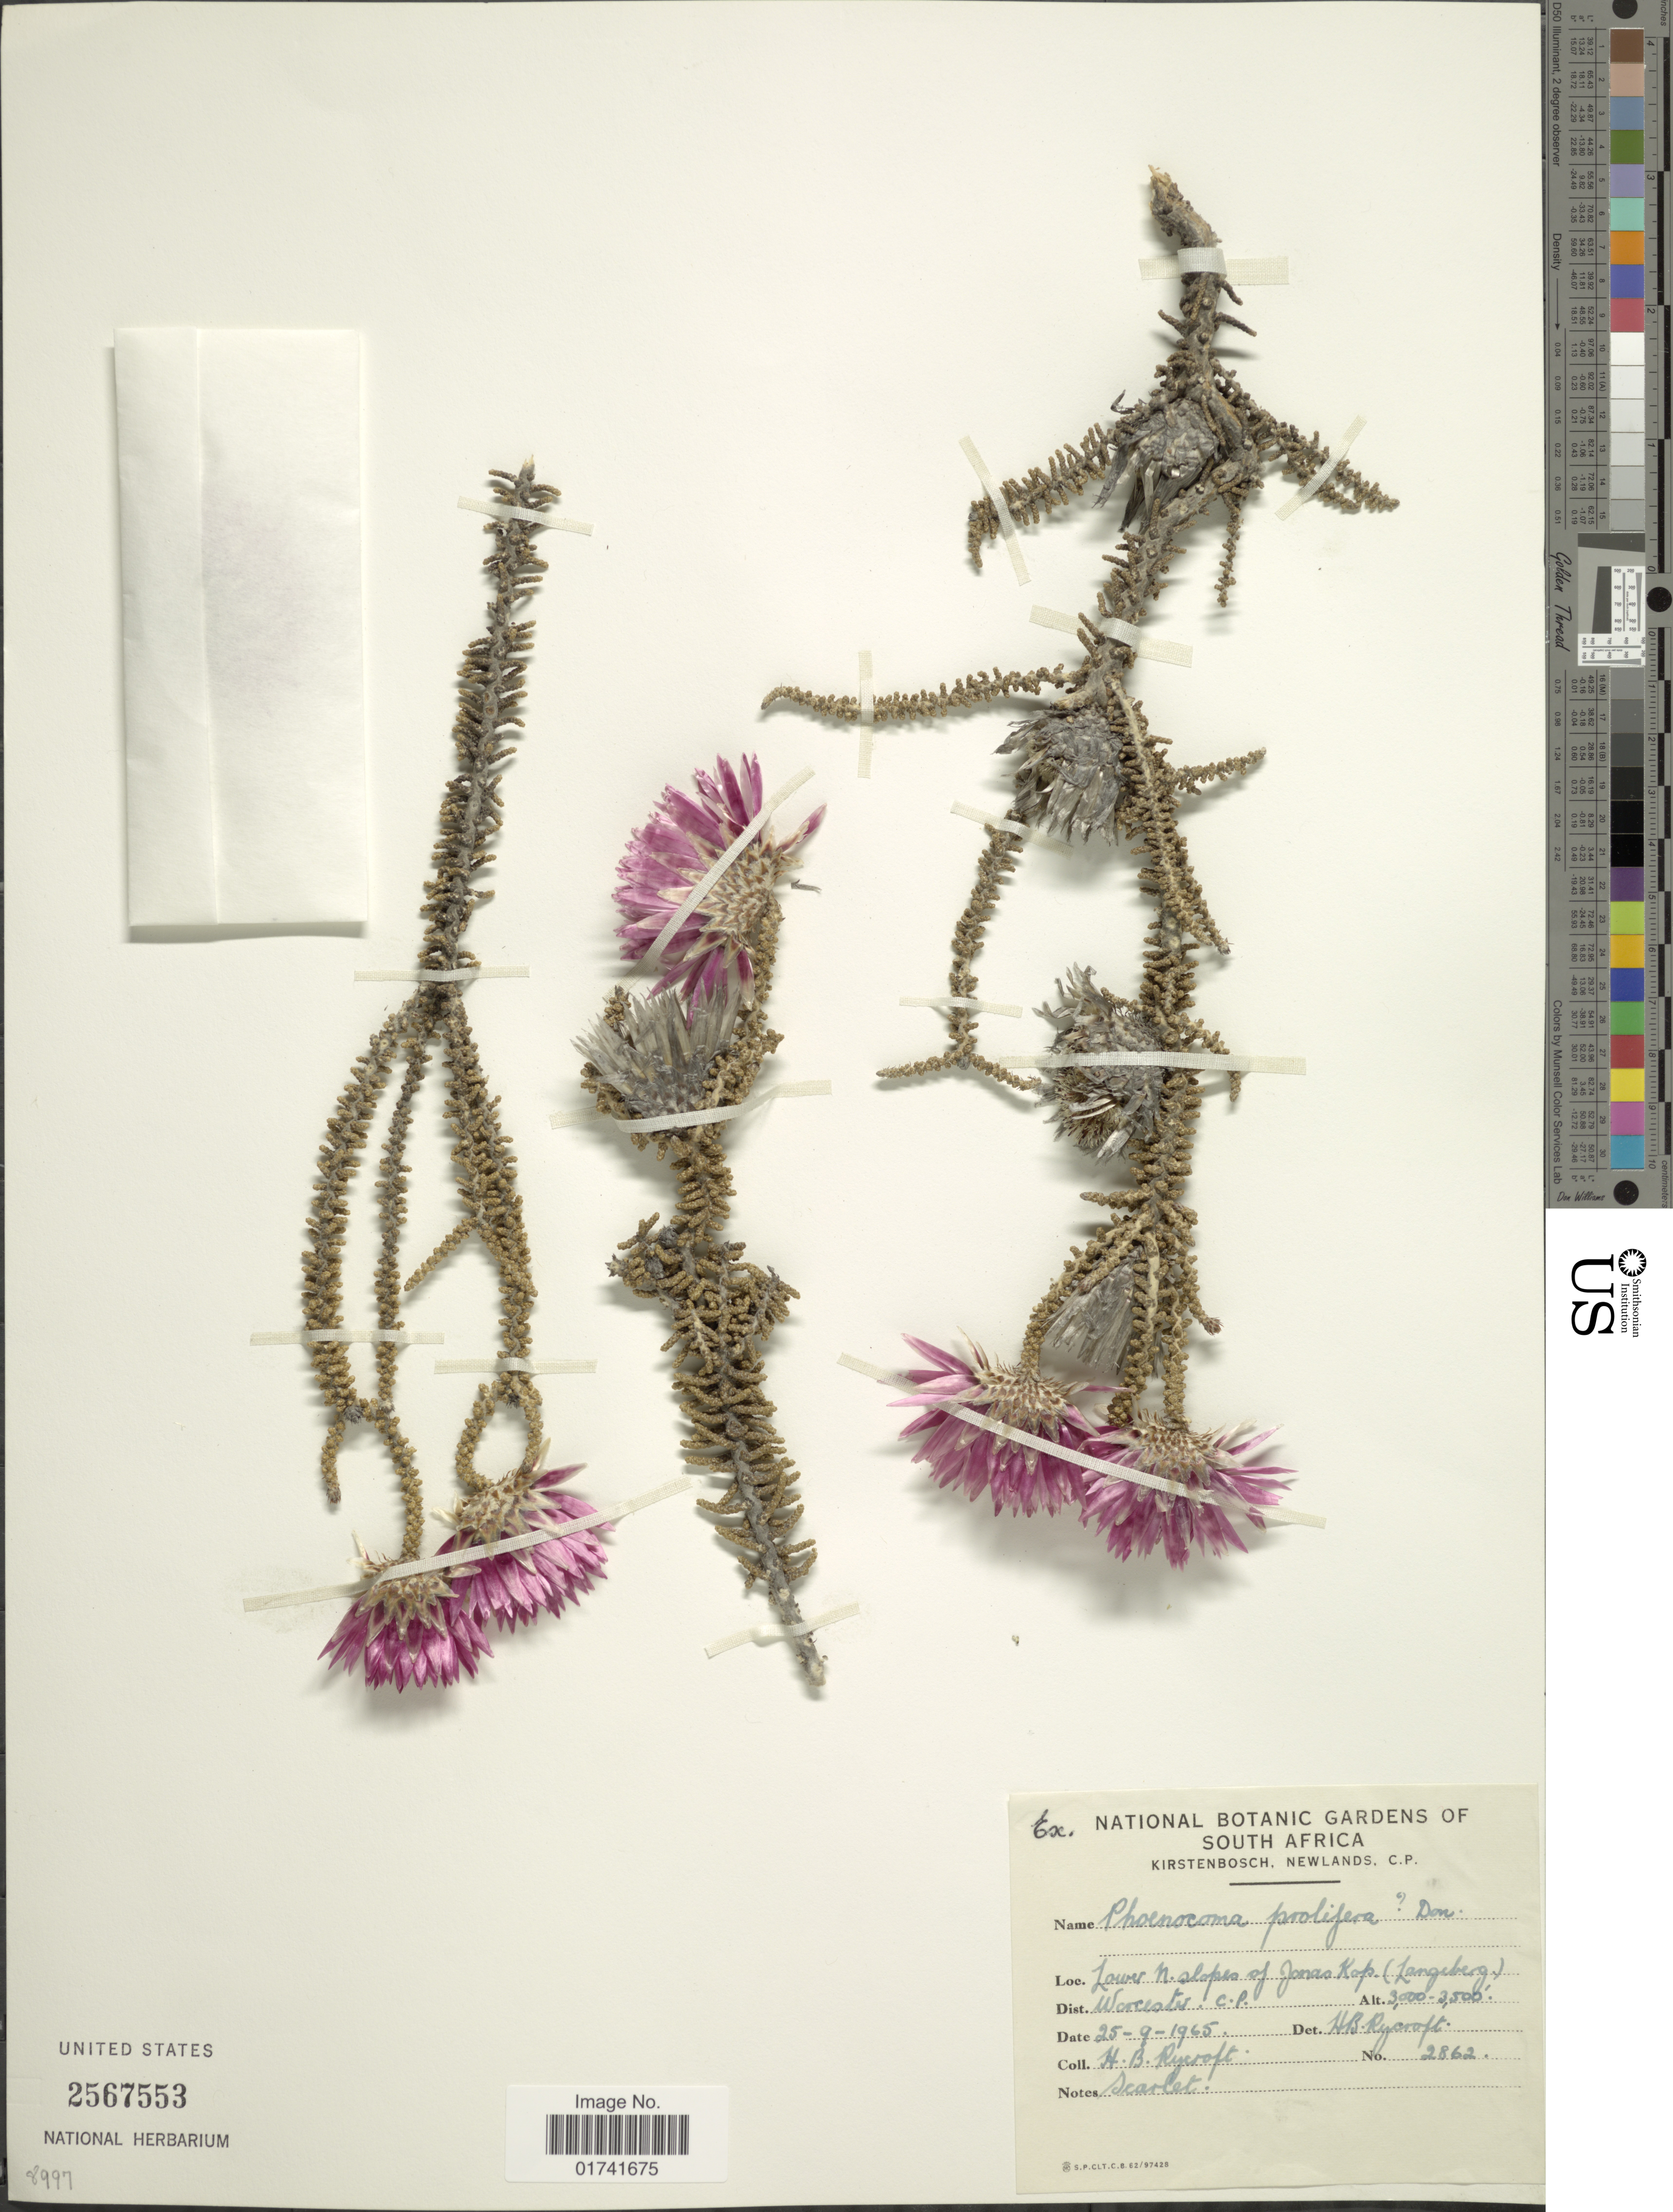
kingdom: Plantae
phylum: Tracheophyta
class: Magnoliopsida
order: Asterales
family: Asteraceae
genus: Phaenocoma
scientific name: Phaenocoma prolifera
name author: (L.) D. Don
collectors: H. Rycroft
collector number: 2862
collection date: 1965-09-25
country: South Africa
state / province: Western Cape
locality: Lower N. slopes of Jonas Kop. (Langeberg), Dist. Worcester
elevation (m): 914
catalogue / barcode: US 2567553